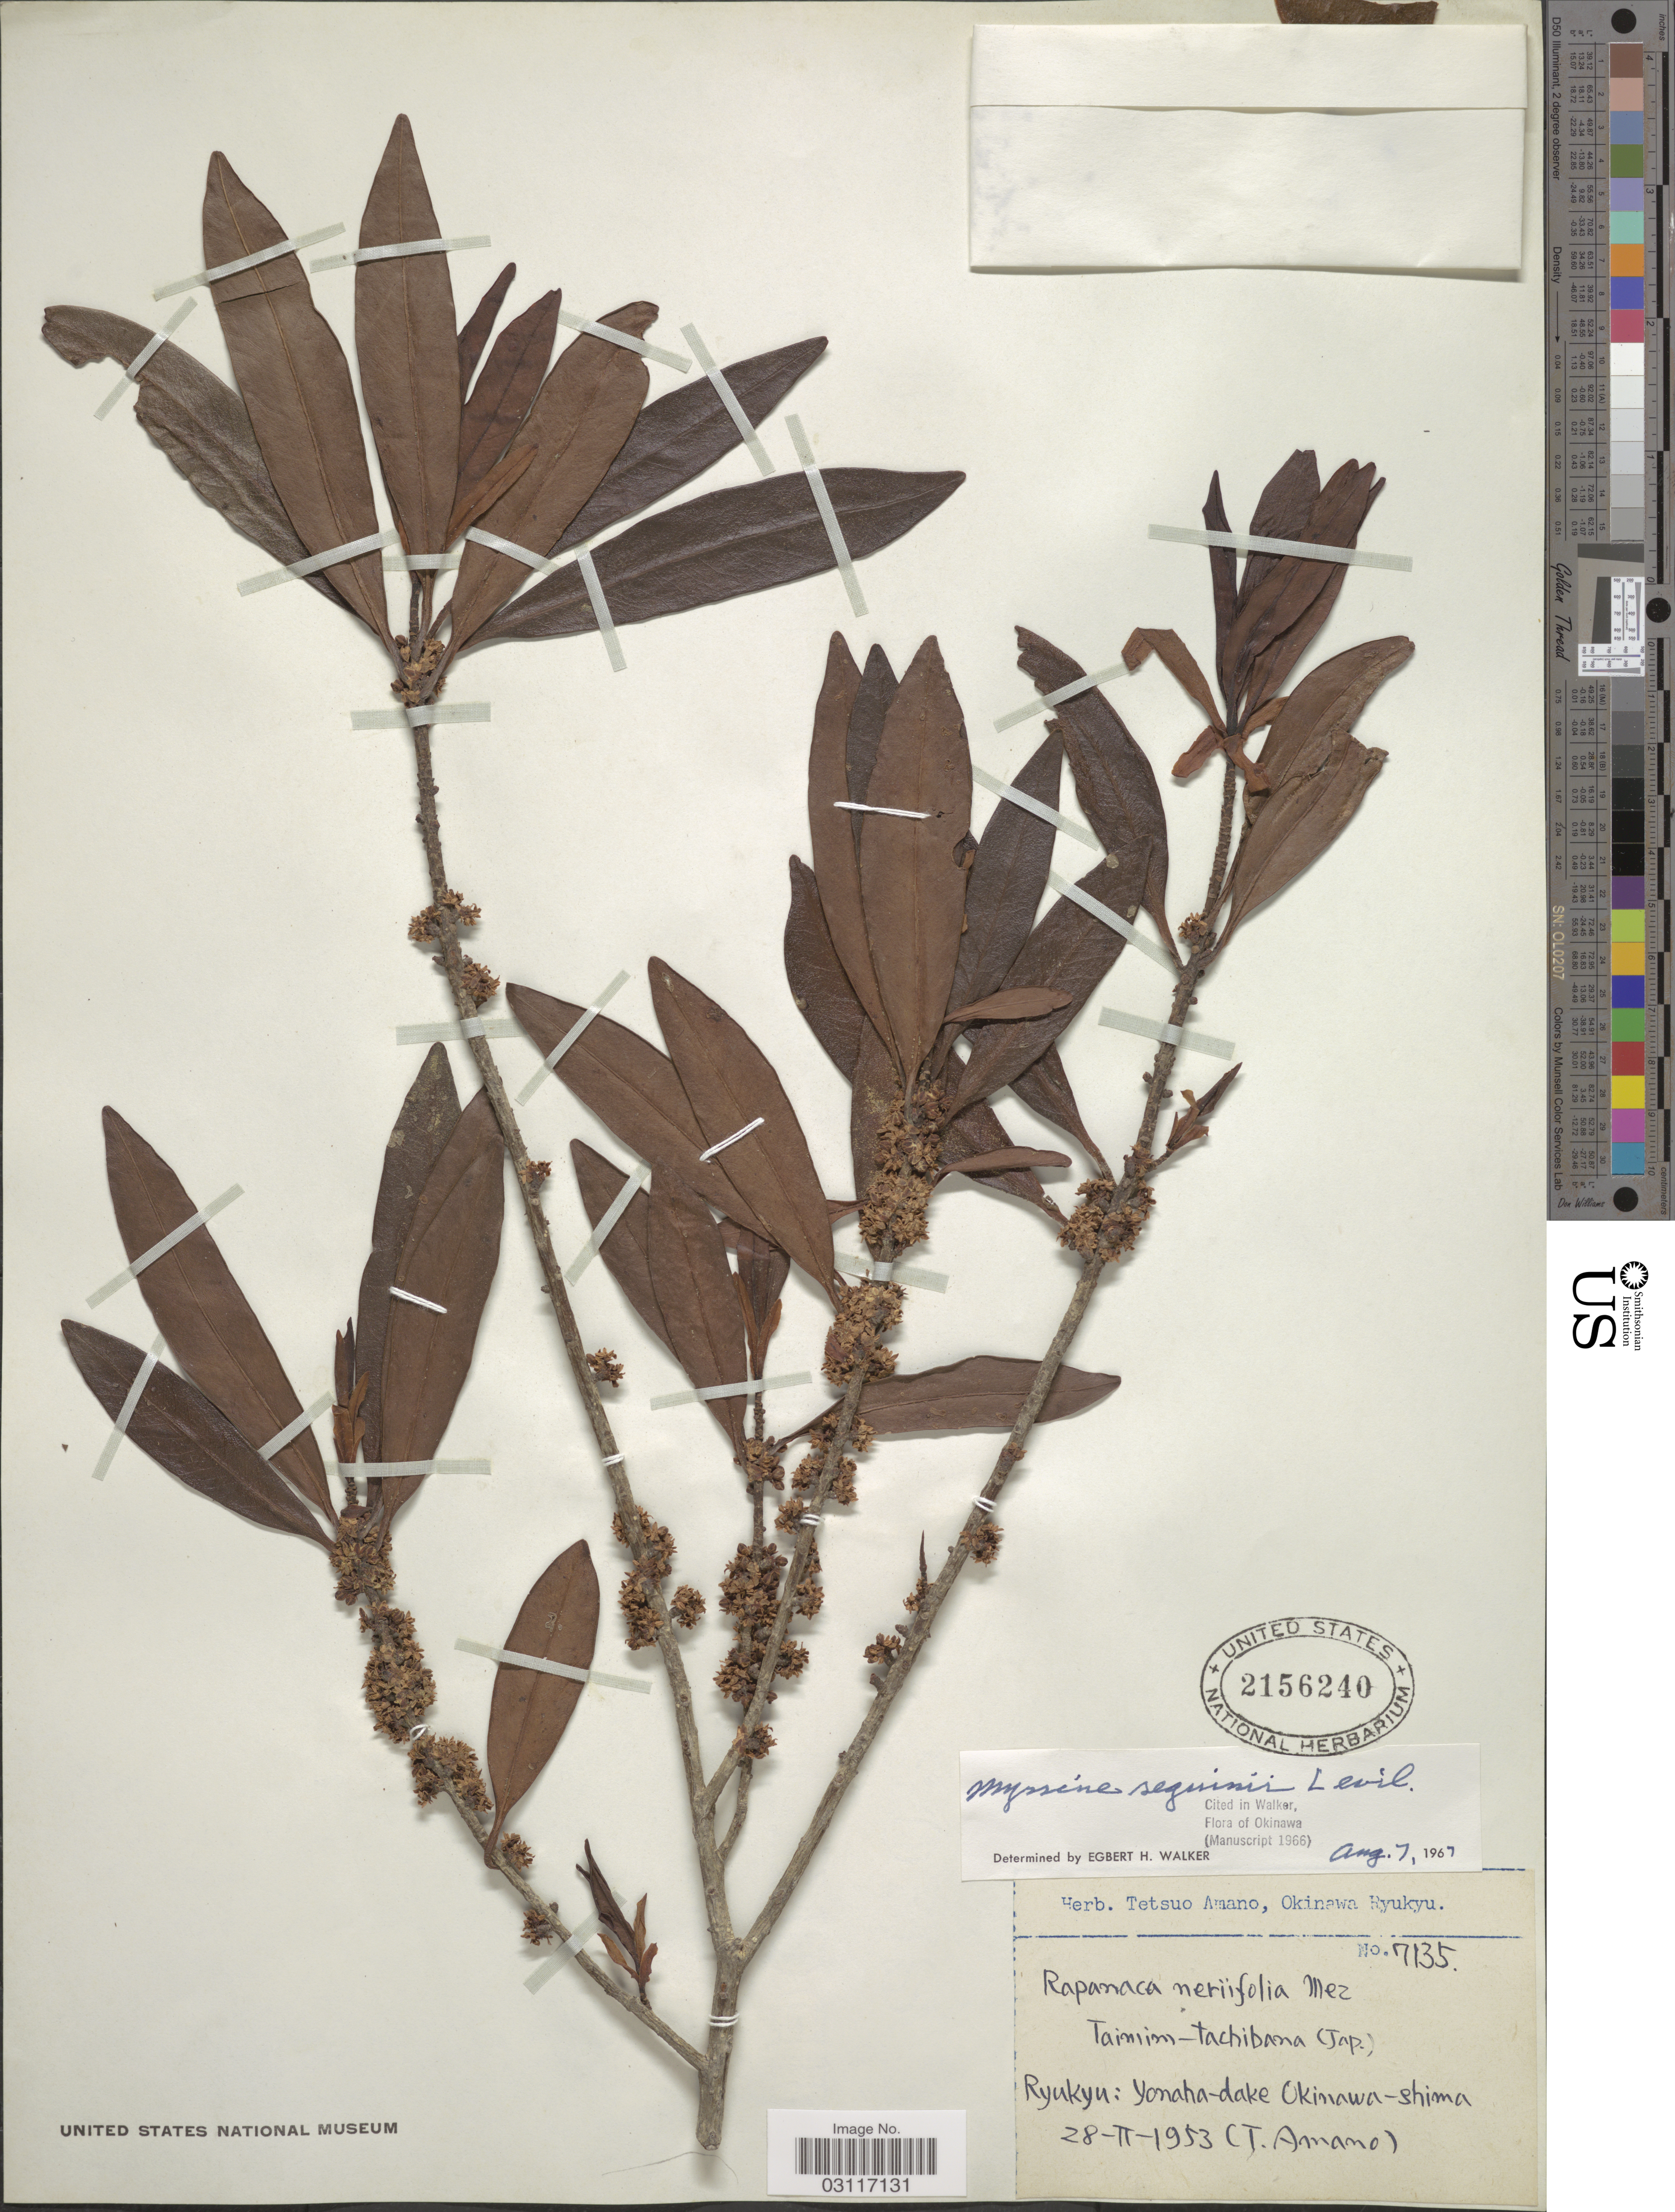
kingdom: Plantae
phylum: Tracheophyta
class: Magnoliopsida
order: Ericales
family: Primulaceae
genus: Myrsine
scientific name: Myrsine seguinii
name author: H. Lév.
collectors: T. Amano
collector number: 7135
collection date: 1953-02-28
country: Japan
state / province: Okinawa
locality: Ryukyu: Yonaha-dake Okinawa-shima.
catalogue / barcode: US 2156240